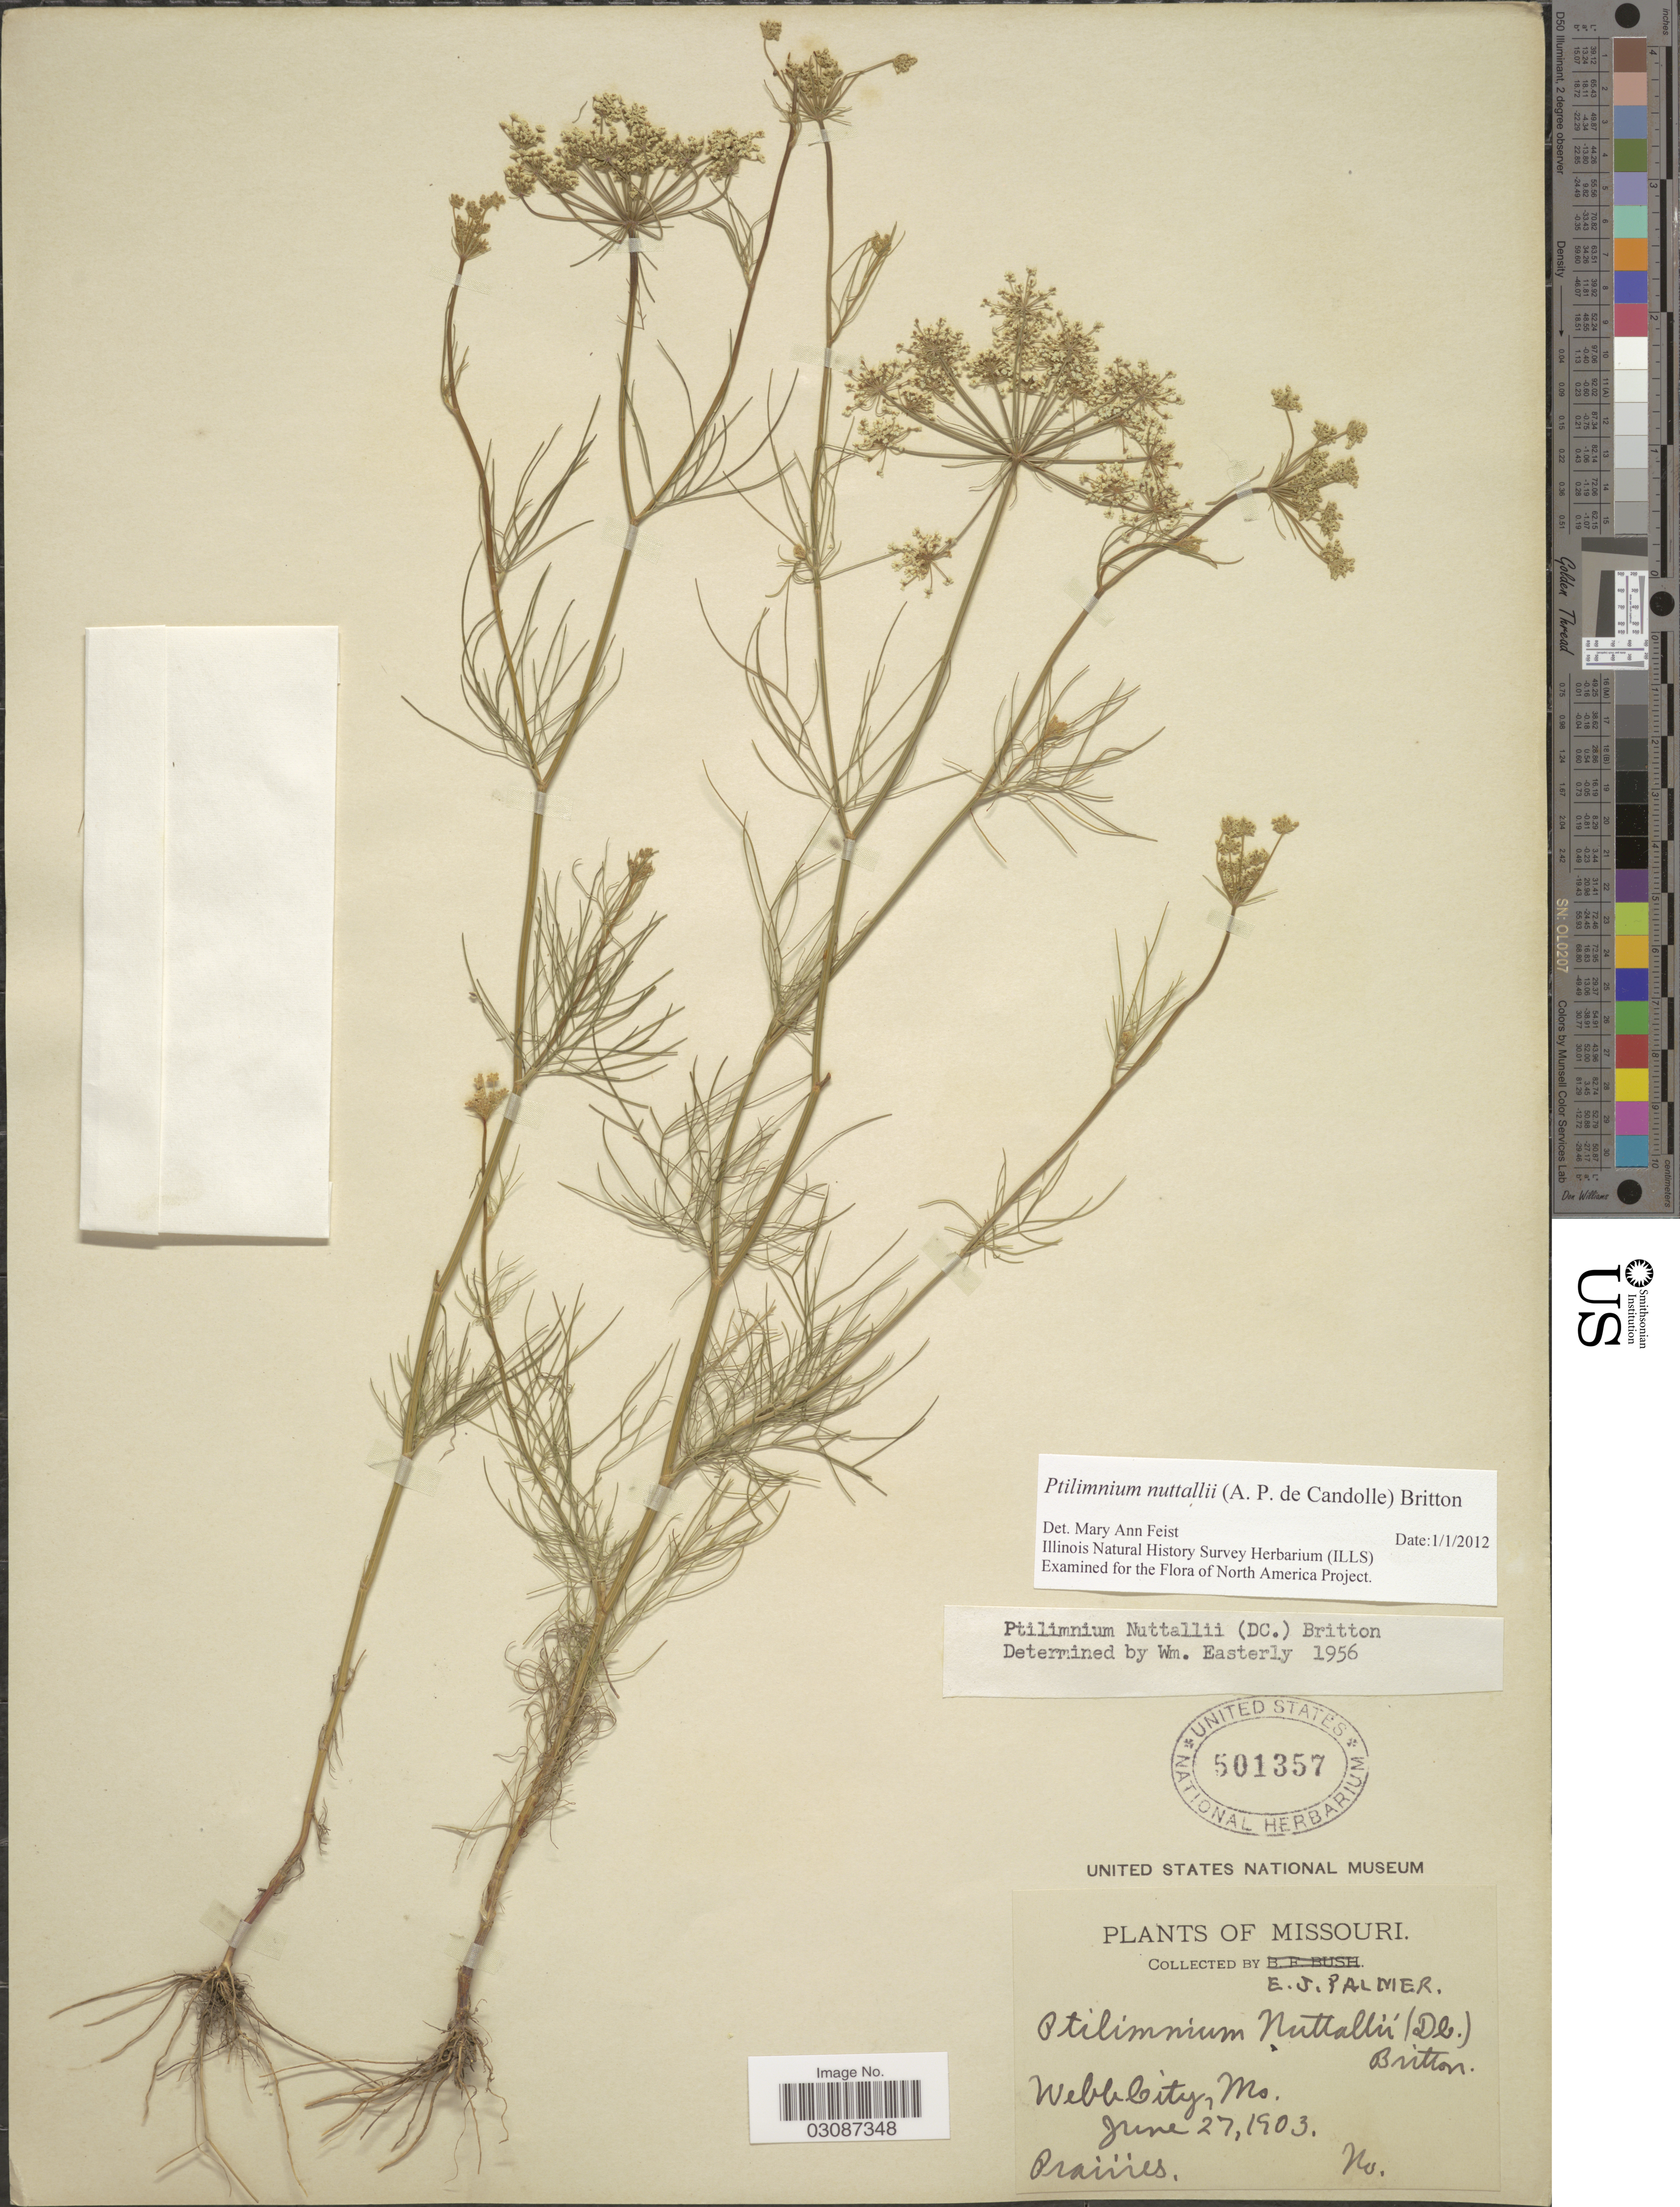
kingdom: Plantae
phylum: Tracheophyta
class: Magnoliopsida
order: Apiales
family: Apiaceae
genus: Ptilimnium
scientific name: Ptilimnium nuttallii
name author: (DC.) Britton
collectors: E. J. Palmer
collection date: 1903-06-27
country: United States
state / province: Missouri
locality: Webb City.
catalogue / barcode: US 501357